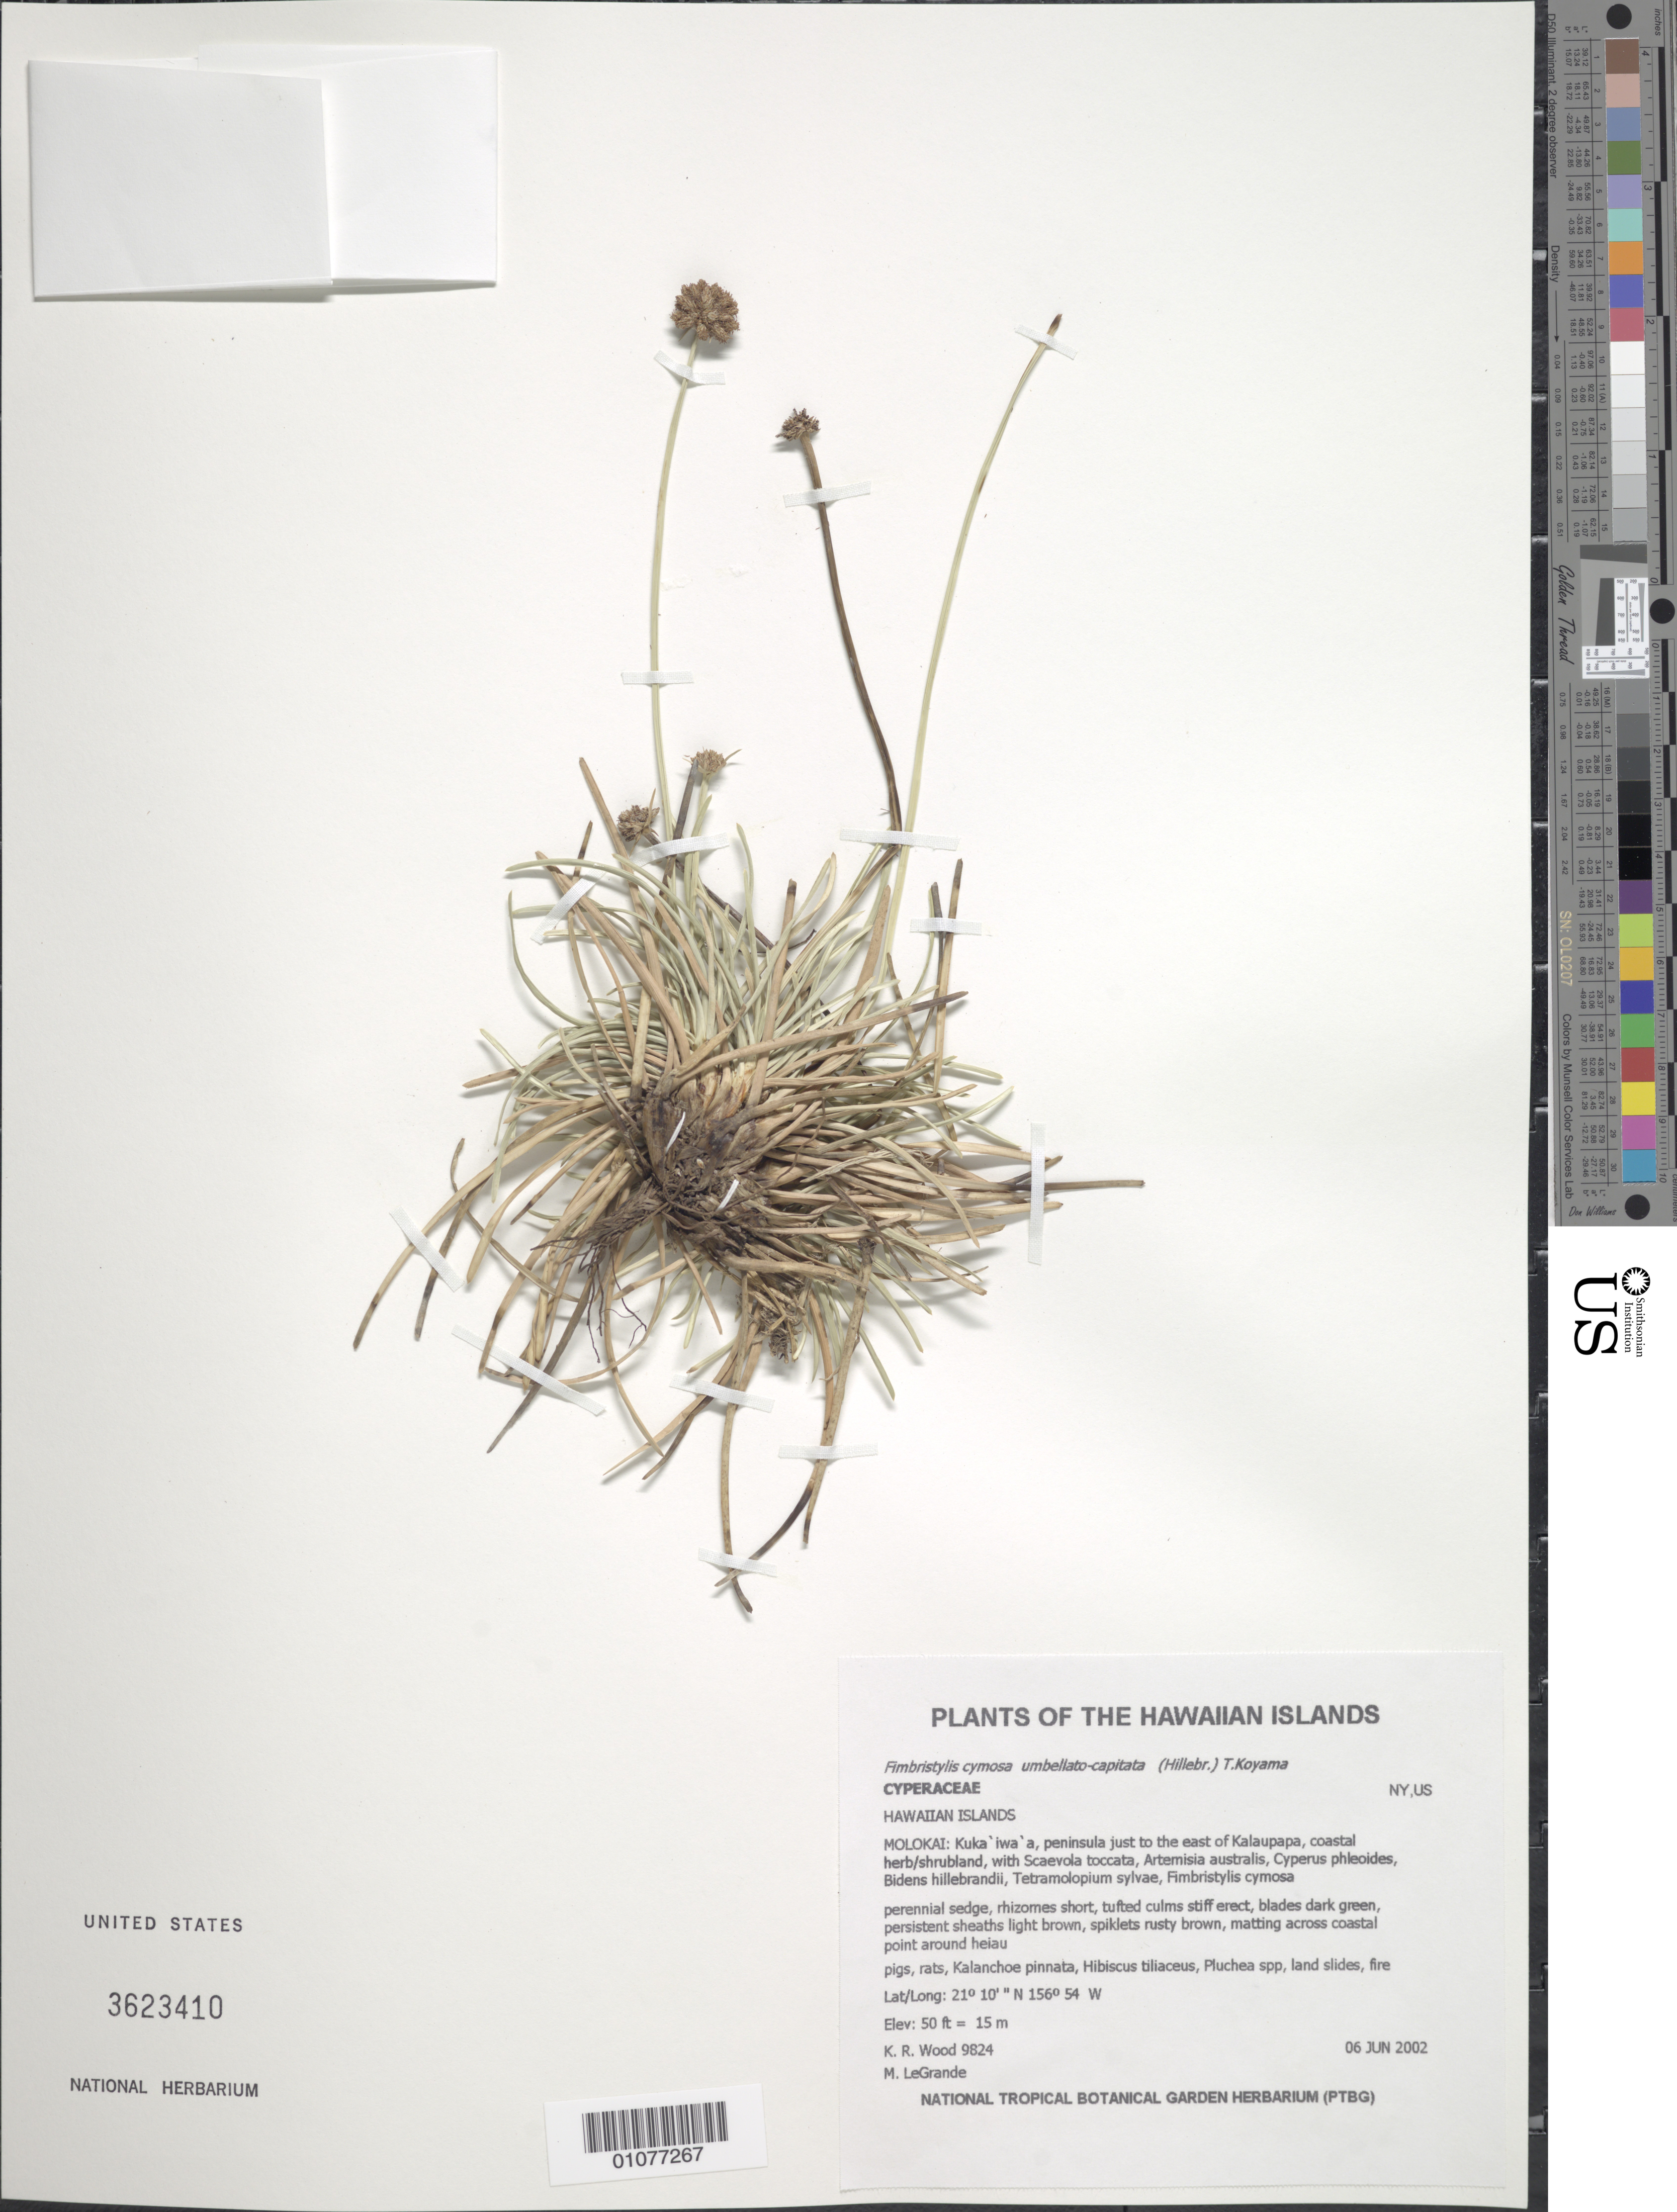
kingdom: Plantae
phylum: Tracheophyta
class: Liliopsida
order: Poales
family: Cyperaceae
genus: Fimbristylis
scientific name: Fimbristylis cymosa subsp. umbellatocapitata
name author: (Hillebr.) T. Koyama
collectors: K. R. Wood & M. LeGrande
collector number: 9824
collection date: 2002-06-06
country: United States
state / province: Hawaii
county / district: Maui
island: Moloka'i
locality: Kuka'iwa'a, peninsula just to the E of Kalaupapa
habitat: costal herb/shrubland; pigs, rats, Kalanchoe pinnata, Hibiscus tiliaceus, Pluchea spp, landslides, fire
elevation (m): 15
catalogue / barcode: US 3623410